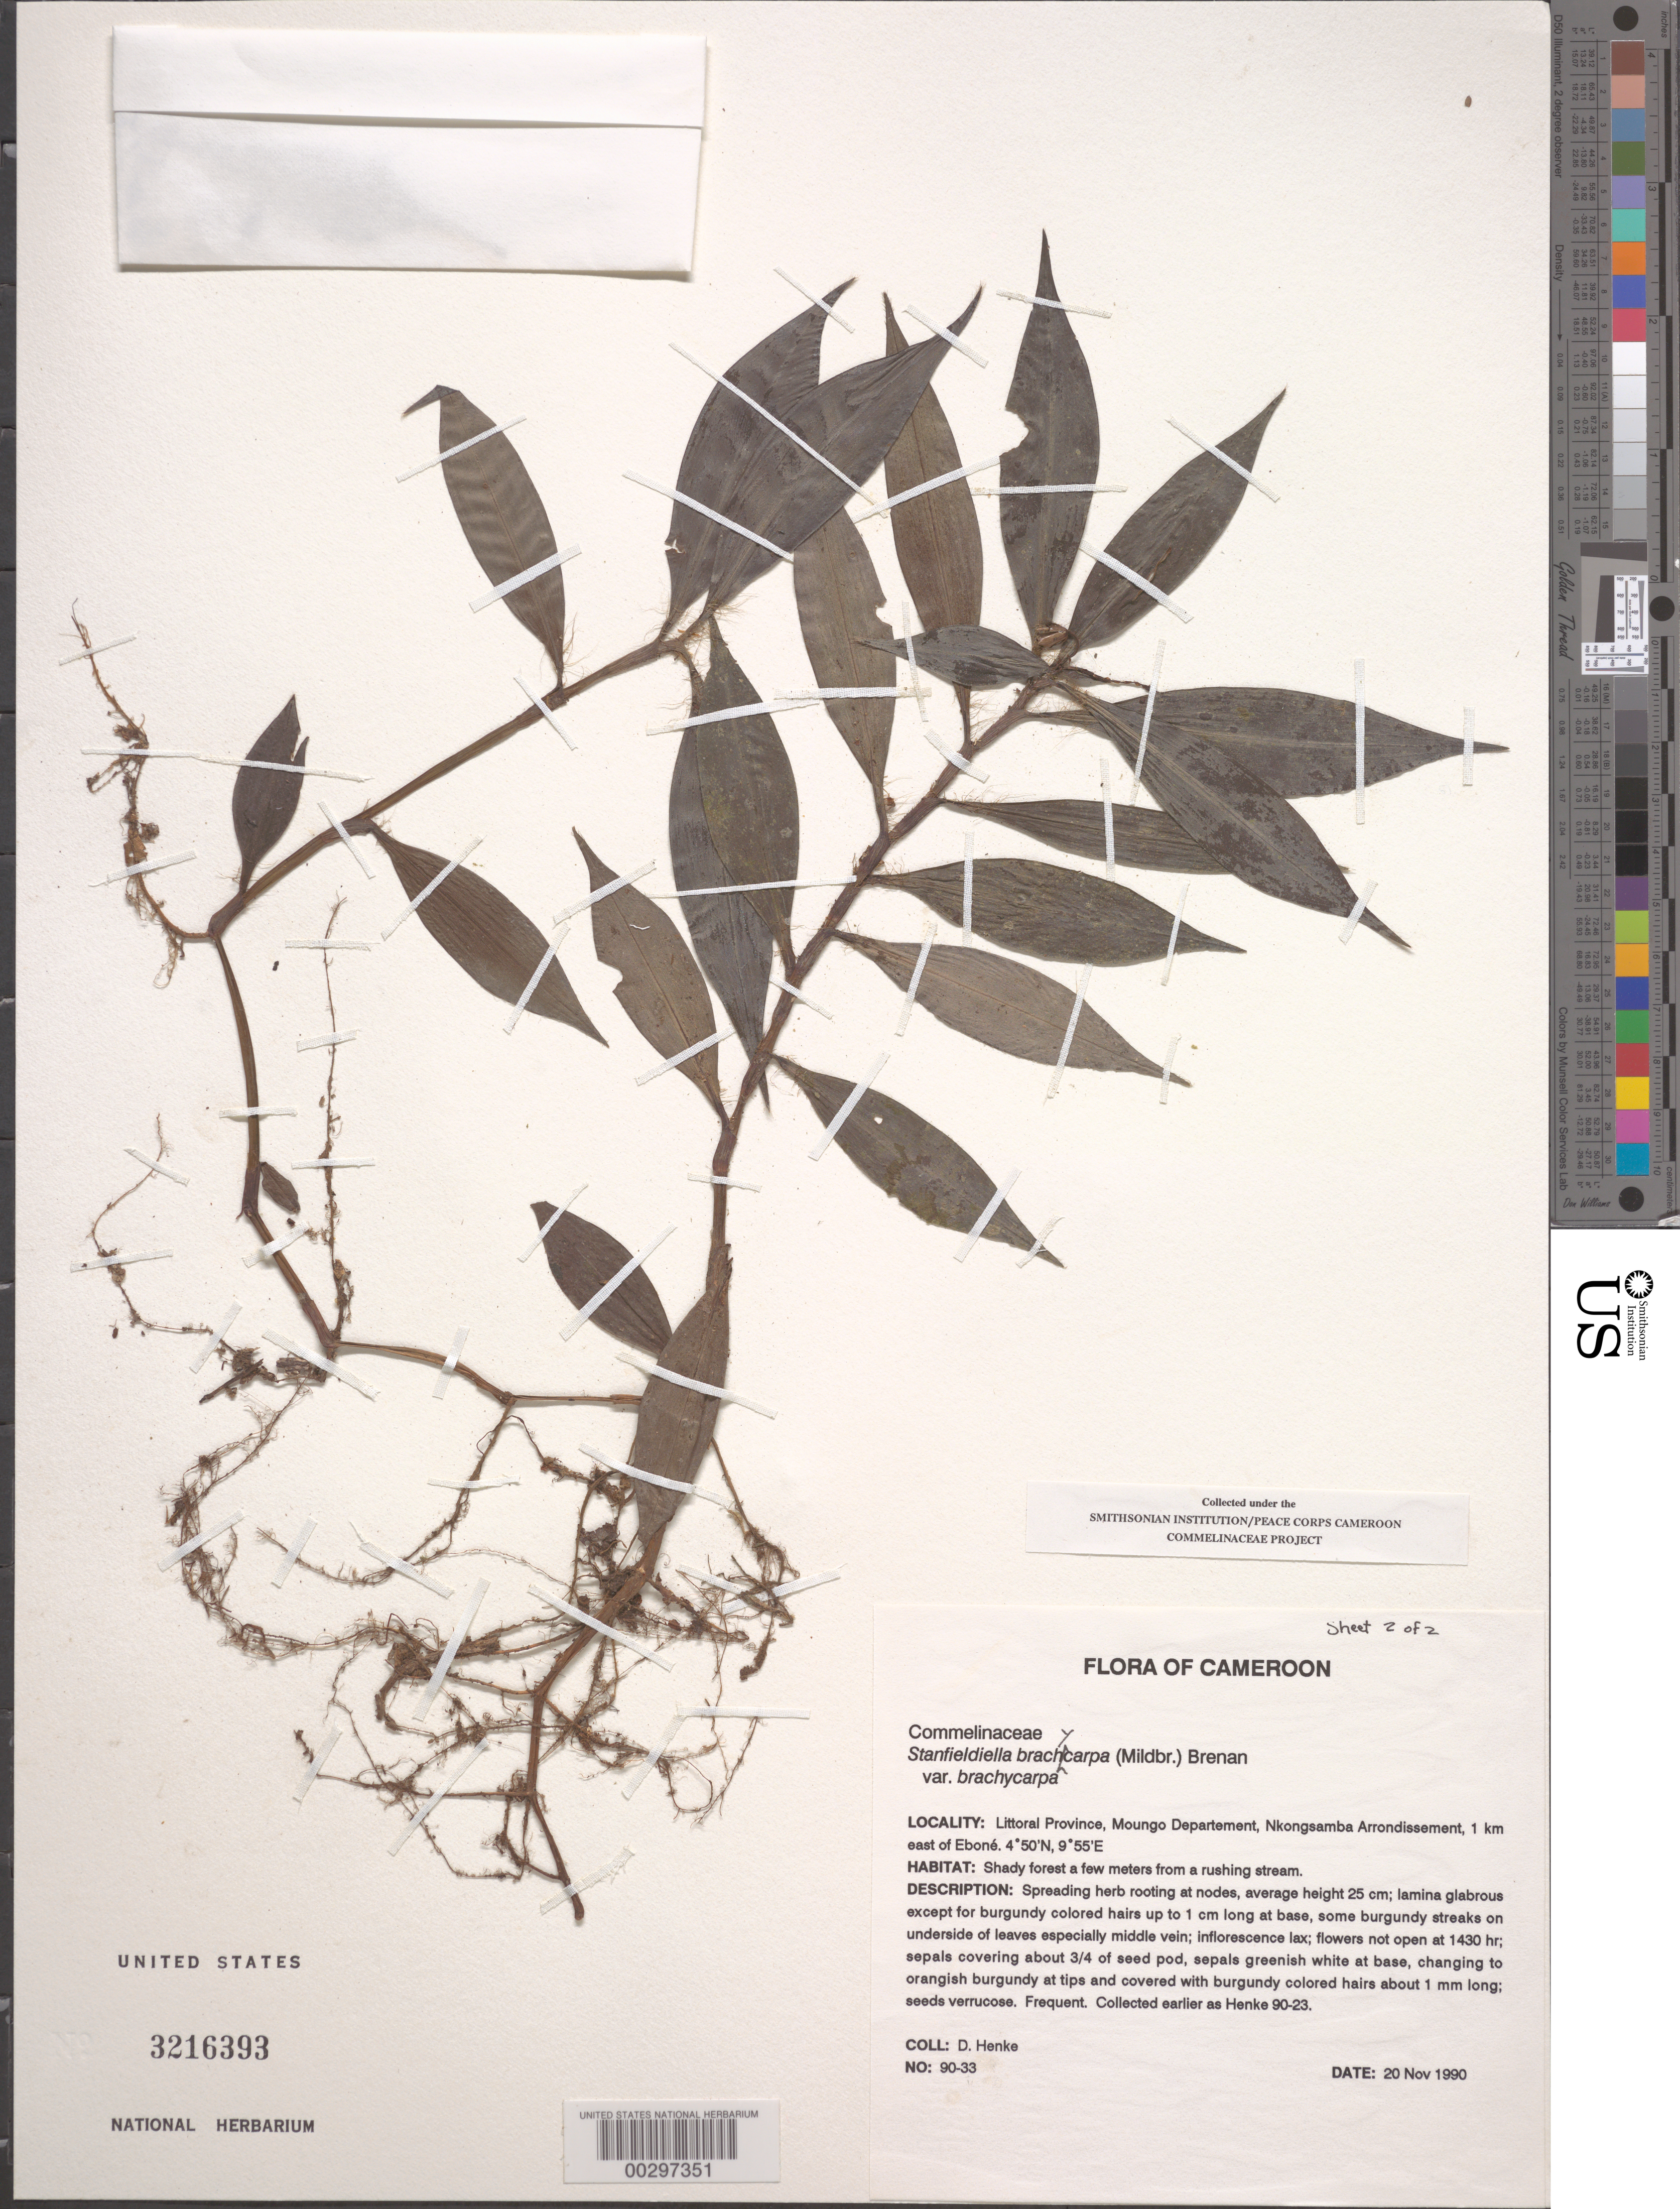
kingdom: Plantae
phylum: Tracheophyta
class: Liliopsida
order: Commelinales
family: Commelinaceae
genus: Stanfieldiella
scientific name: Stanfieldiella brachycarpa var. brachycarpa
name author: Brenan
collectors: D. Henke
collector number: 90-33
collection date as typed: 20 Nov 1990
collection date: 1990-11-20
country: Cameroon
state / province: Littoral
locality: Moungo, nkongamba arrondissement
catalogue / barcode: US 3216393